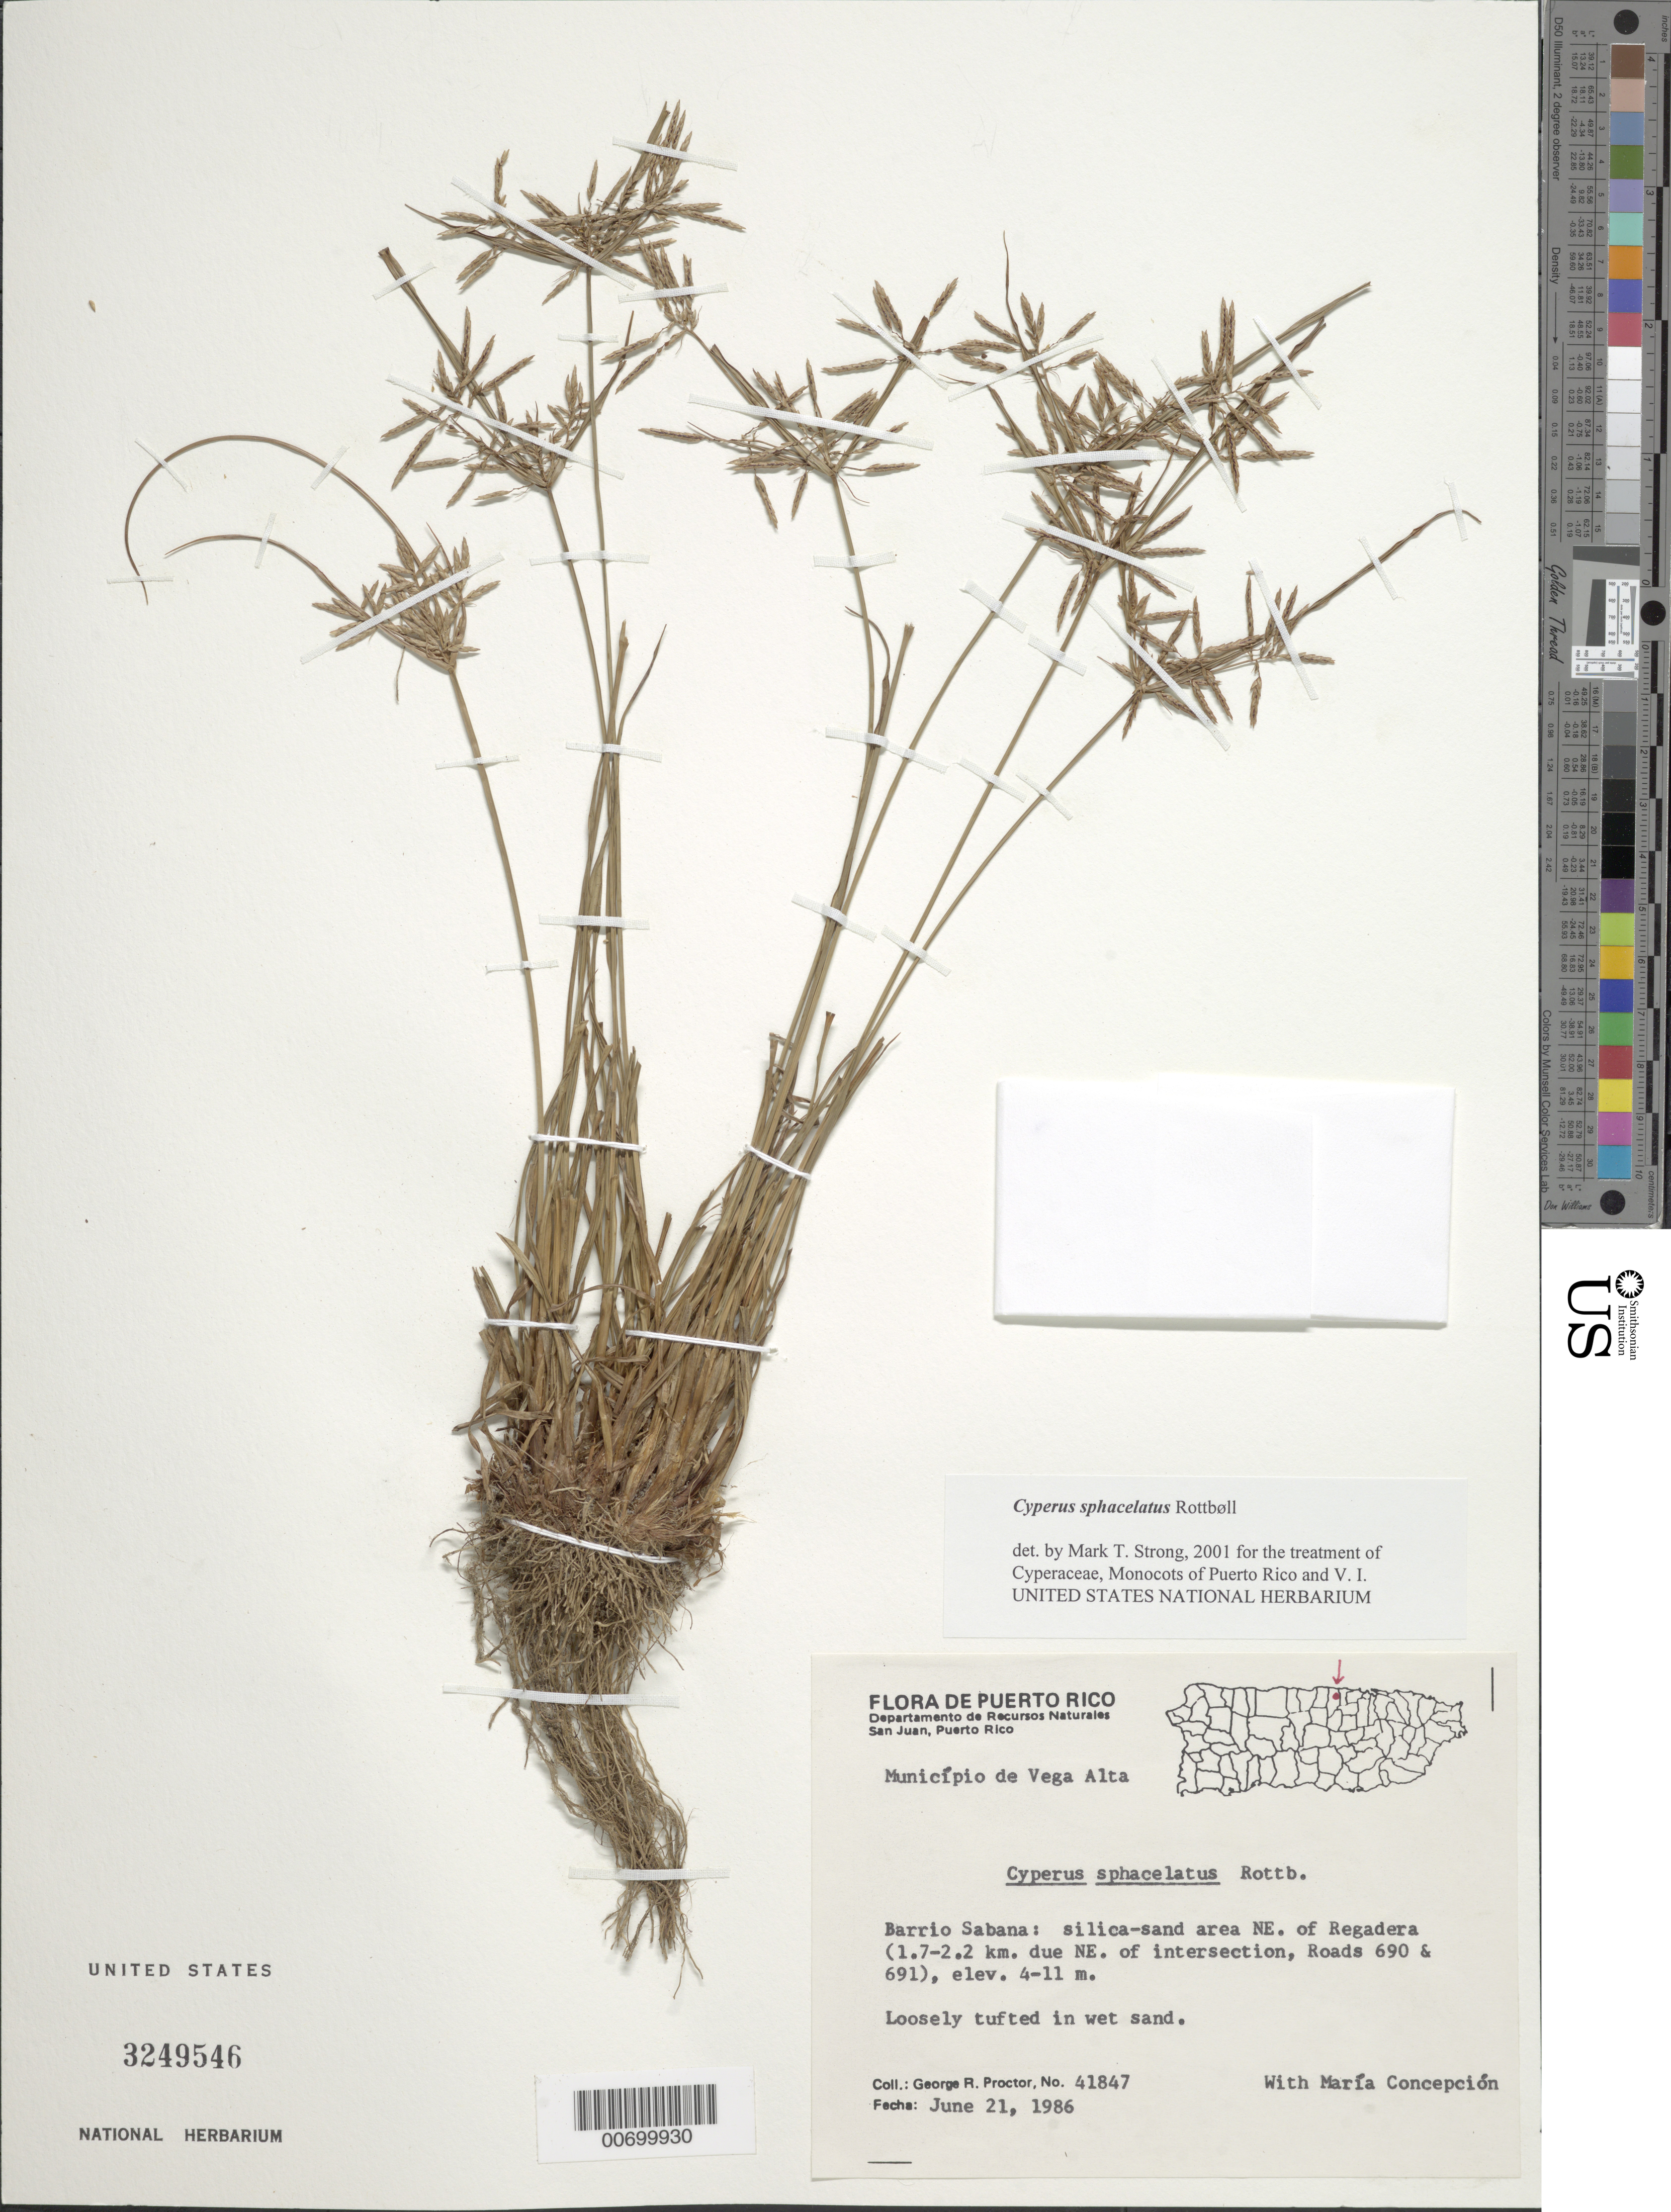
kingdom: Plantae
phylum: Tracheophyta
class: Liliopsida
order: Poales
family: Cyperaceae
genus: Cyperus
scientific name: Cyperus sphacelatus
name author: Rottb.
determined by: Strong, M. T., (US), Smithsonian Institution - National Museum of Natural History (UNITED STATES)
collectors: G. R. Proctor & M. Concepción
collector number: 41847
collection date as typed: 21 Jun 1986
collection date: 1986-06-21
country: Puerto Rico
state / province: Vega Alta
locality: Vega Alta: Barrio Sabana, silica-sand area NE of Regadera (1.7-2.2 km due NE of jct. Rds. 690 and 691).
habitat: In wet sand.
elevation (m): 4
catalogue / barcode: US 3249546